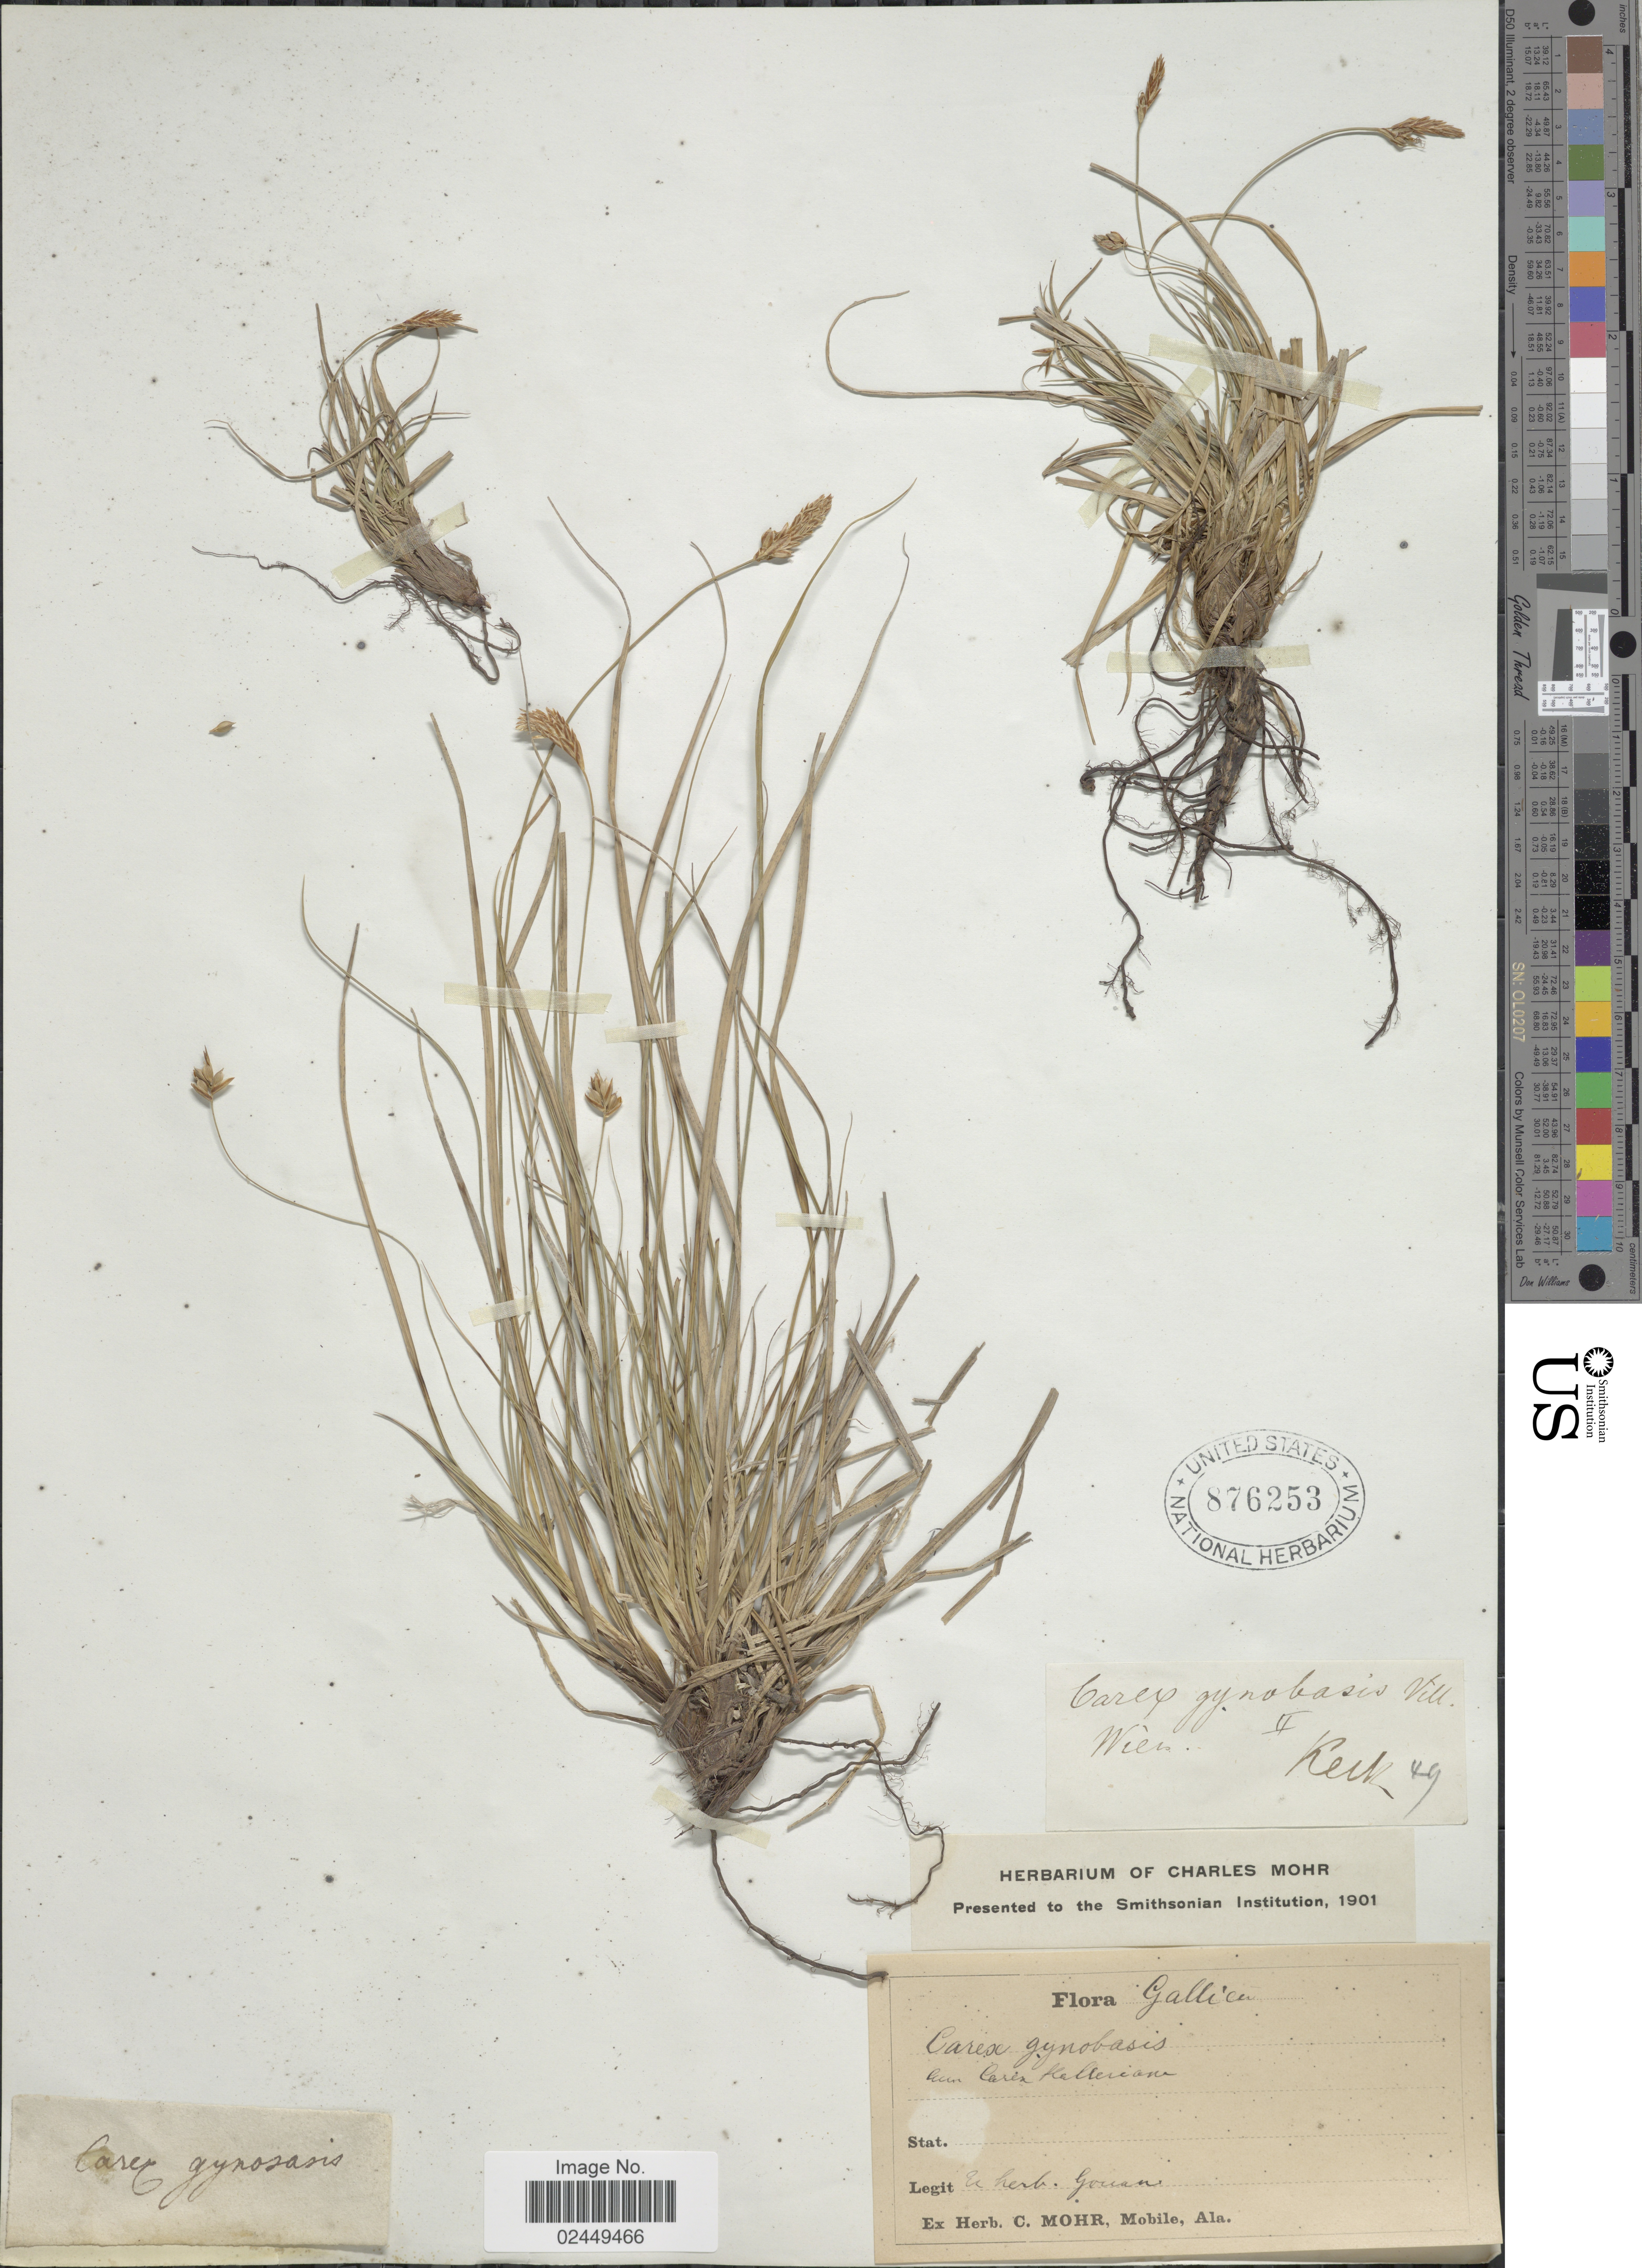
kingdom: Plantae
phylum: Tracheophyta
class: Liliopsida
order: Poales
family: Cyperaceae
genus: Carex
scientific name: Carex halleriana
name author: Asso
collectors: ex herb. Gouan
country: France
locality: Gallica [interpreted]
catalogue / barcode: US 876253